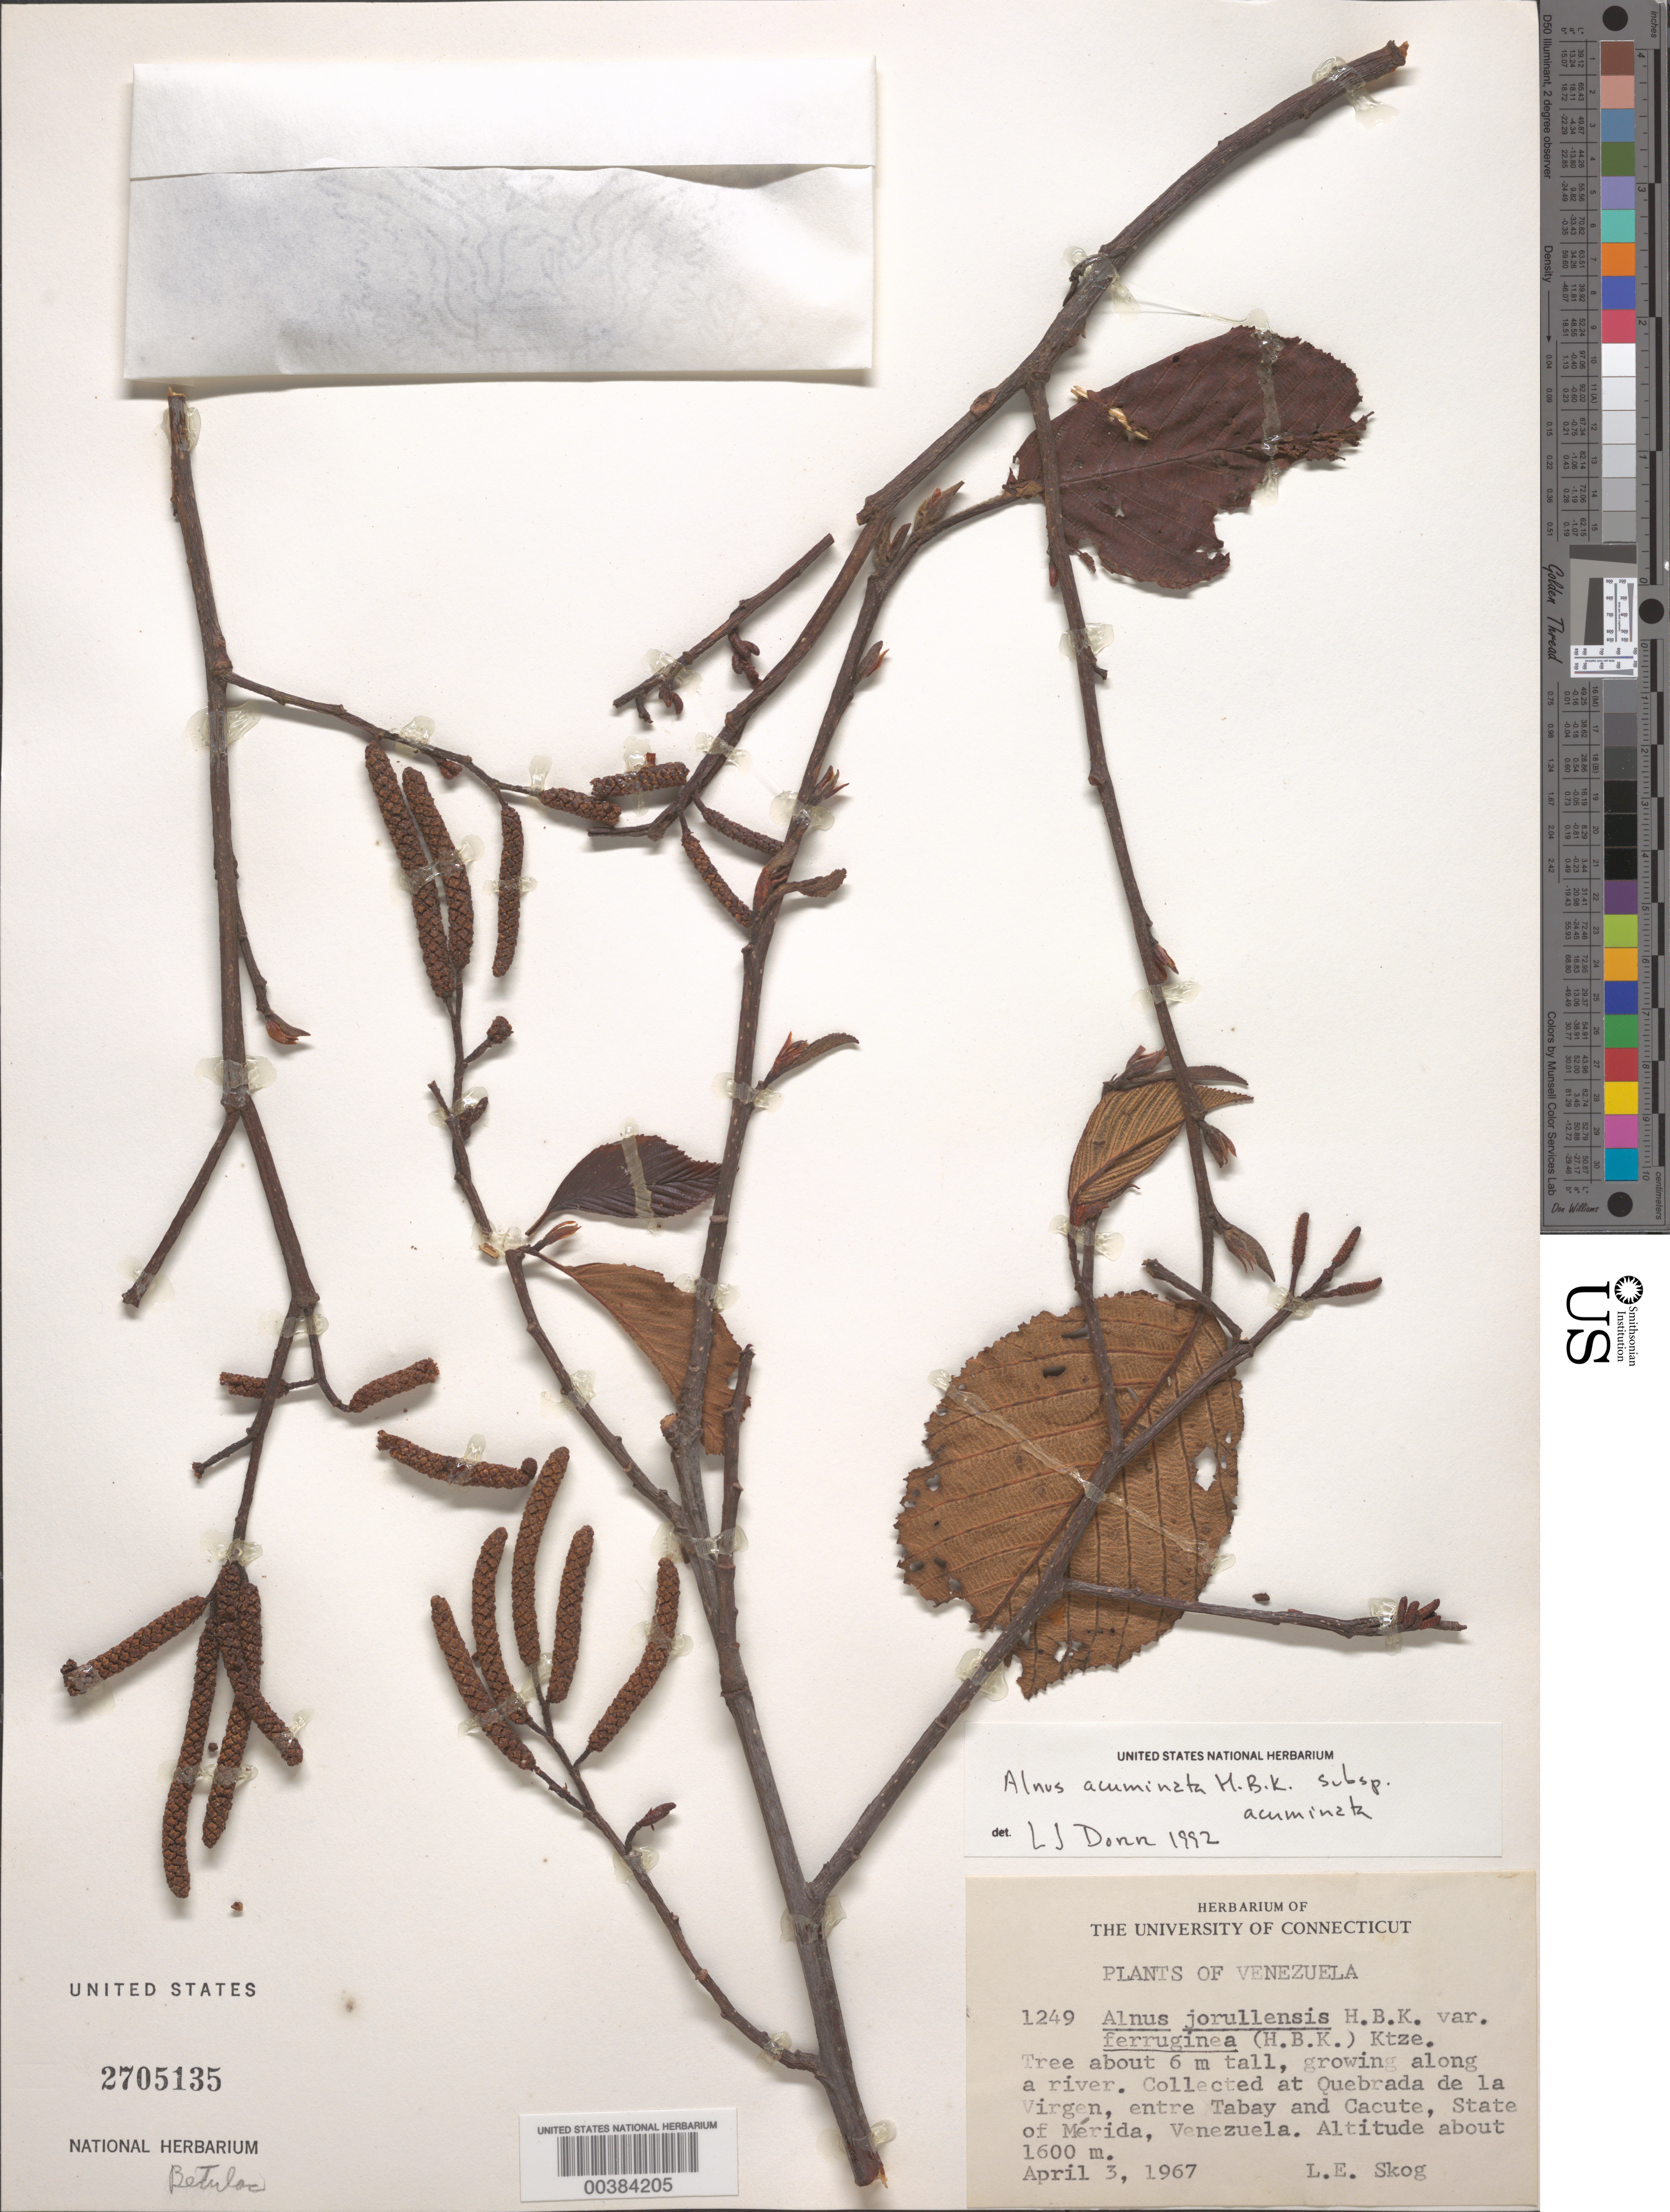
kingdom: Plantae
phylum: Tracheophyta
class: Magnoliopsida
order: Fagales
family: Betulaceae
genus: Alnus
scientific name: Alnus acuminata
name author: Kunth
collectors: L. E. Skog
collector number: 1249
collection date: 1967-04-03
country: Venezuela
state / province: Mérida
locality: Quebrada de la Virgen, entre Tabay and Cacute.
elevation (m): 1600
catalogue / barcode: US 2705135